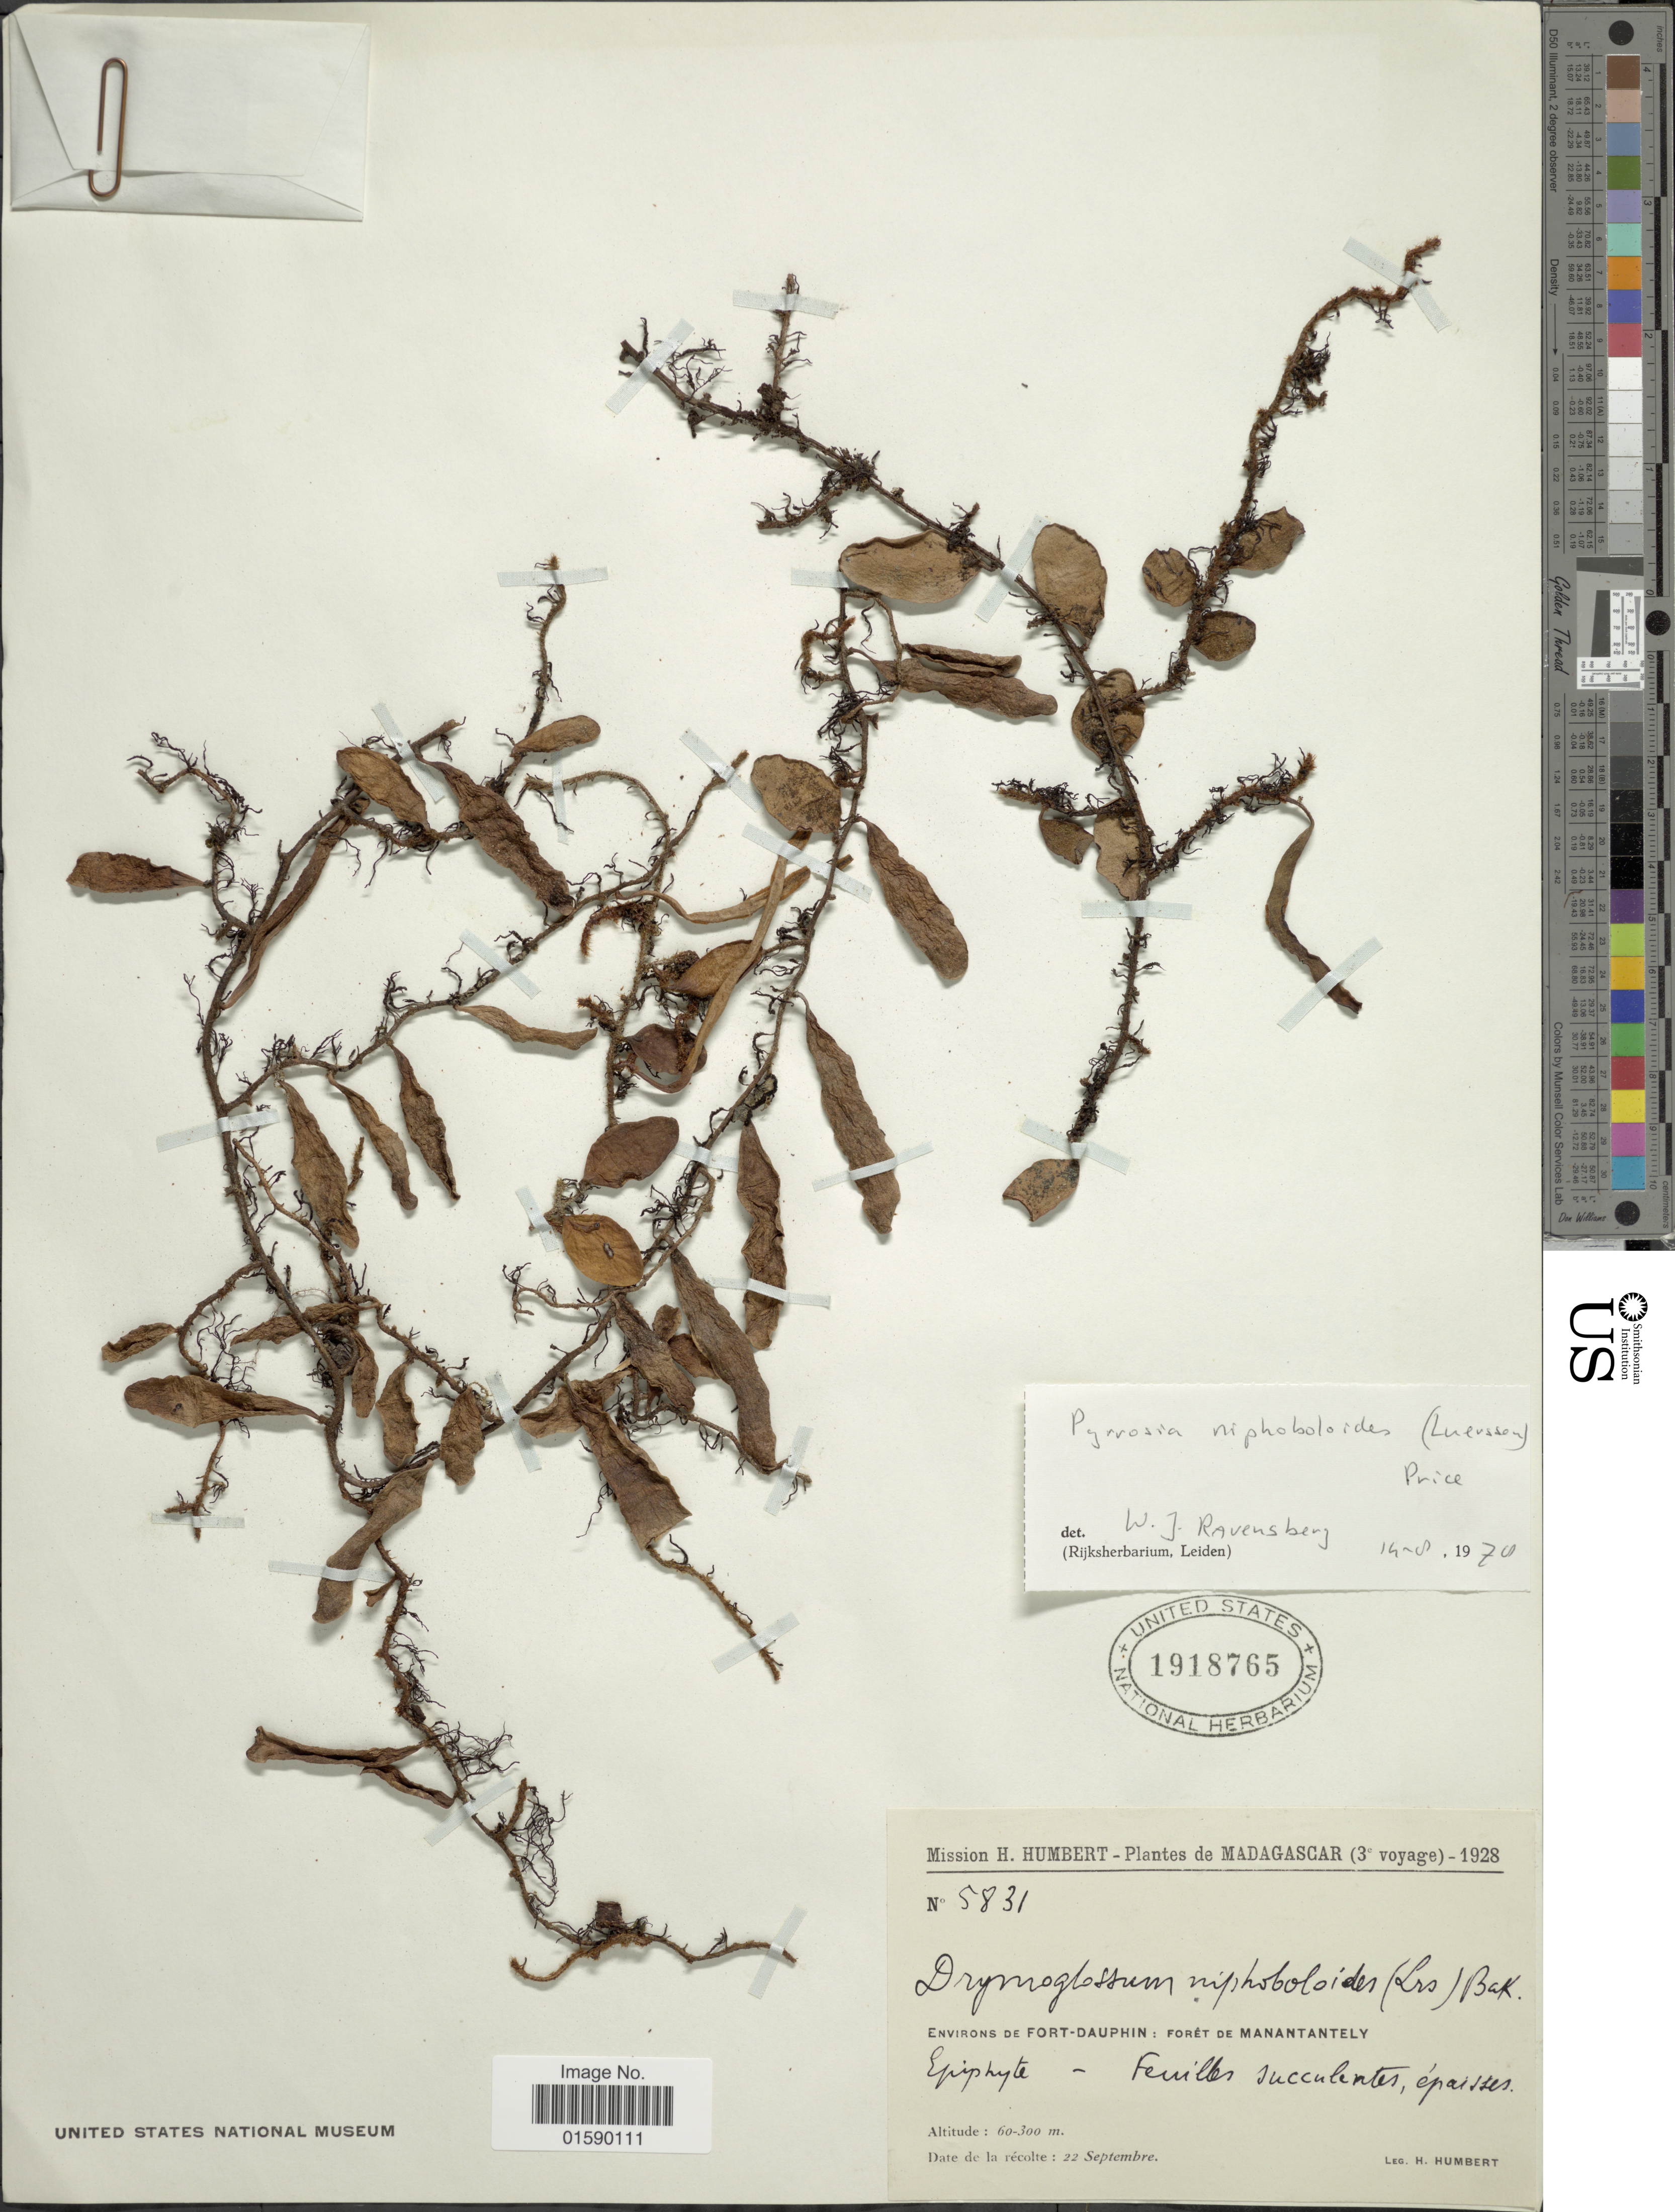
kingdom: Plantae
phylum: Tracheophyta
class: Polypodiopsida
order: Polypodiales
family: Polypodiaceae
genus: Pyrrosia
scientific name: Pyrrosia niphoboloides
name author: (Luerss.) M.G. Price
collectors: H. Humbert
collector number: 5831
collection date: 1928-09-22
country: Madagascar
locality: Madagascar, Environs, de Fort-Dauphin: Foret de Manantanley.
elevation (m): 60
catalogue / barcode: US 1918765